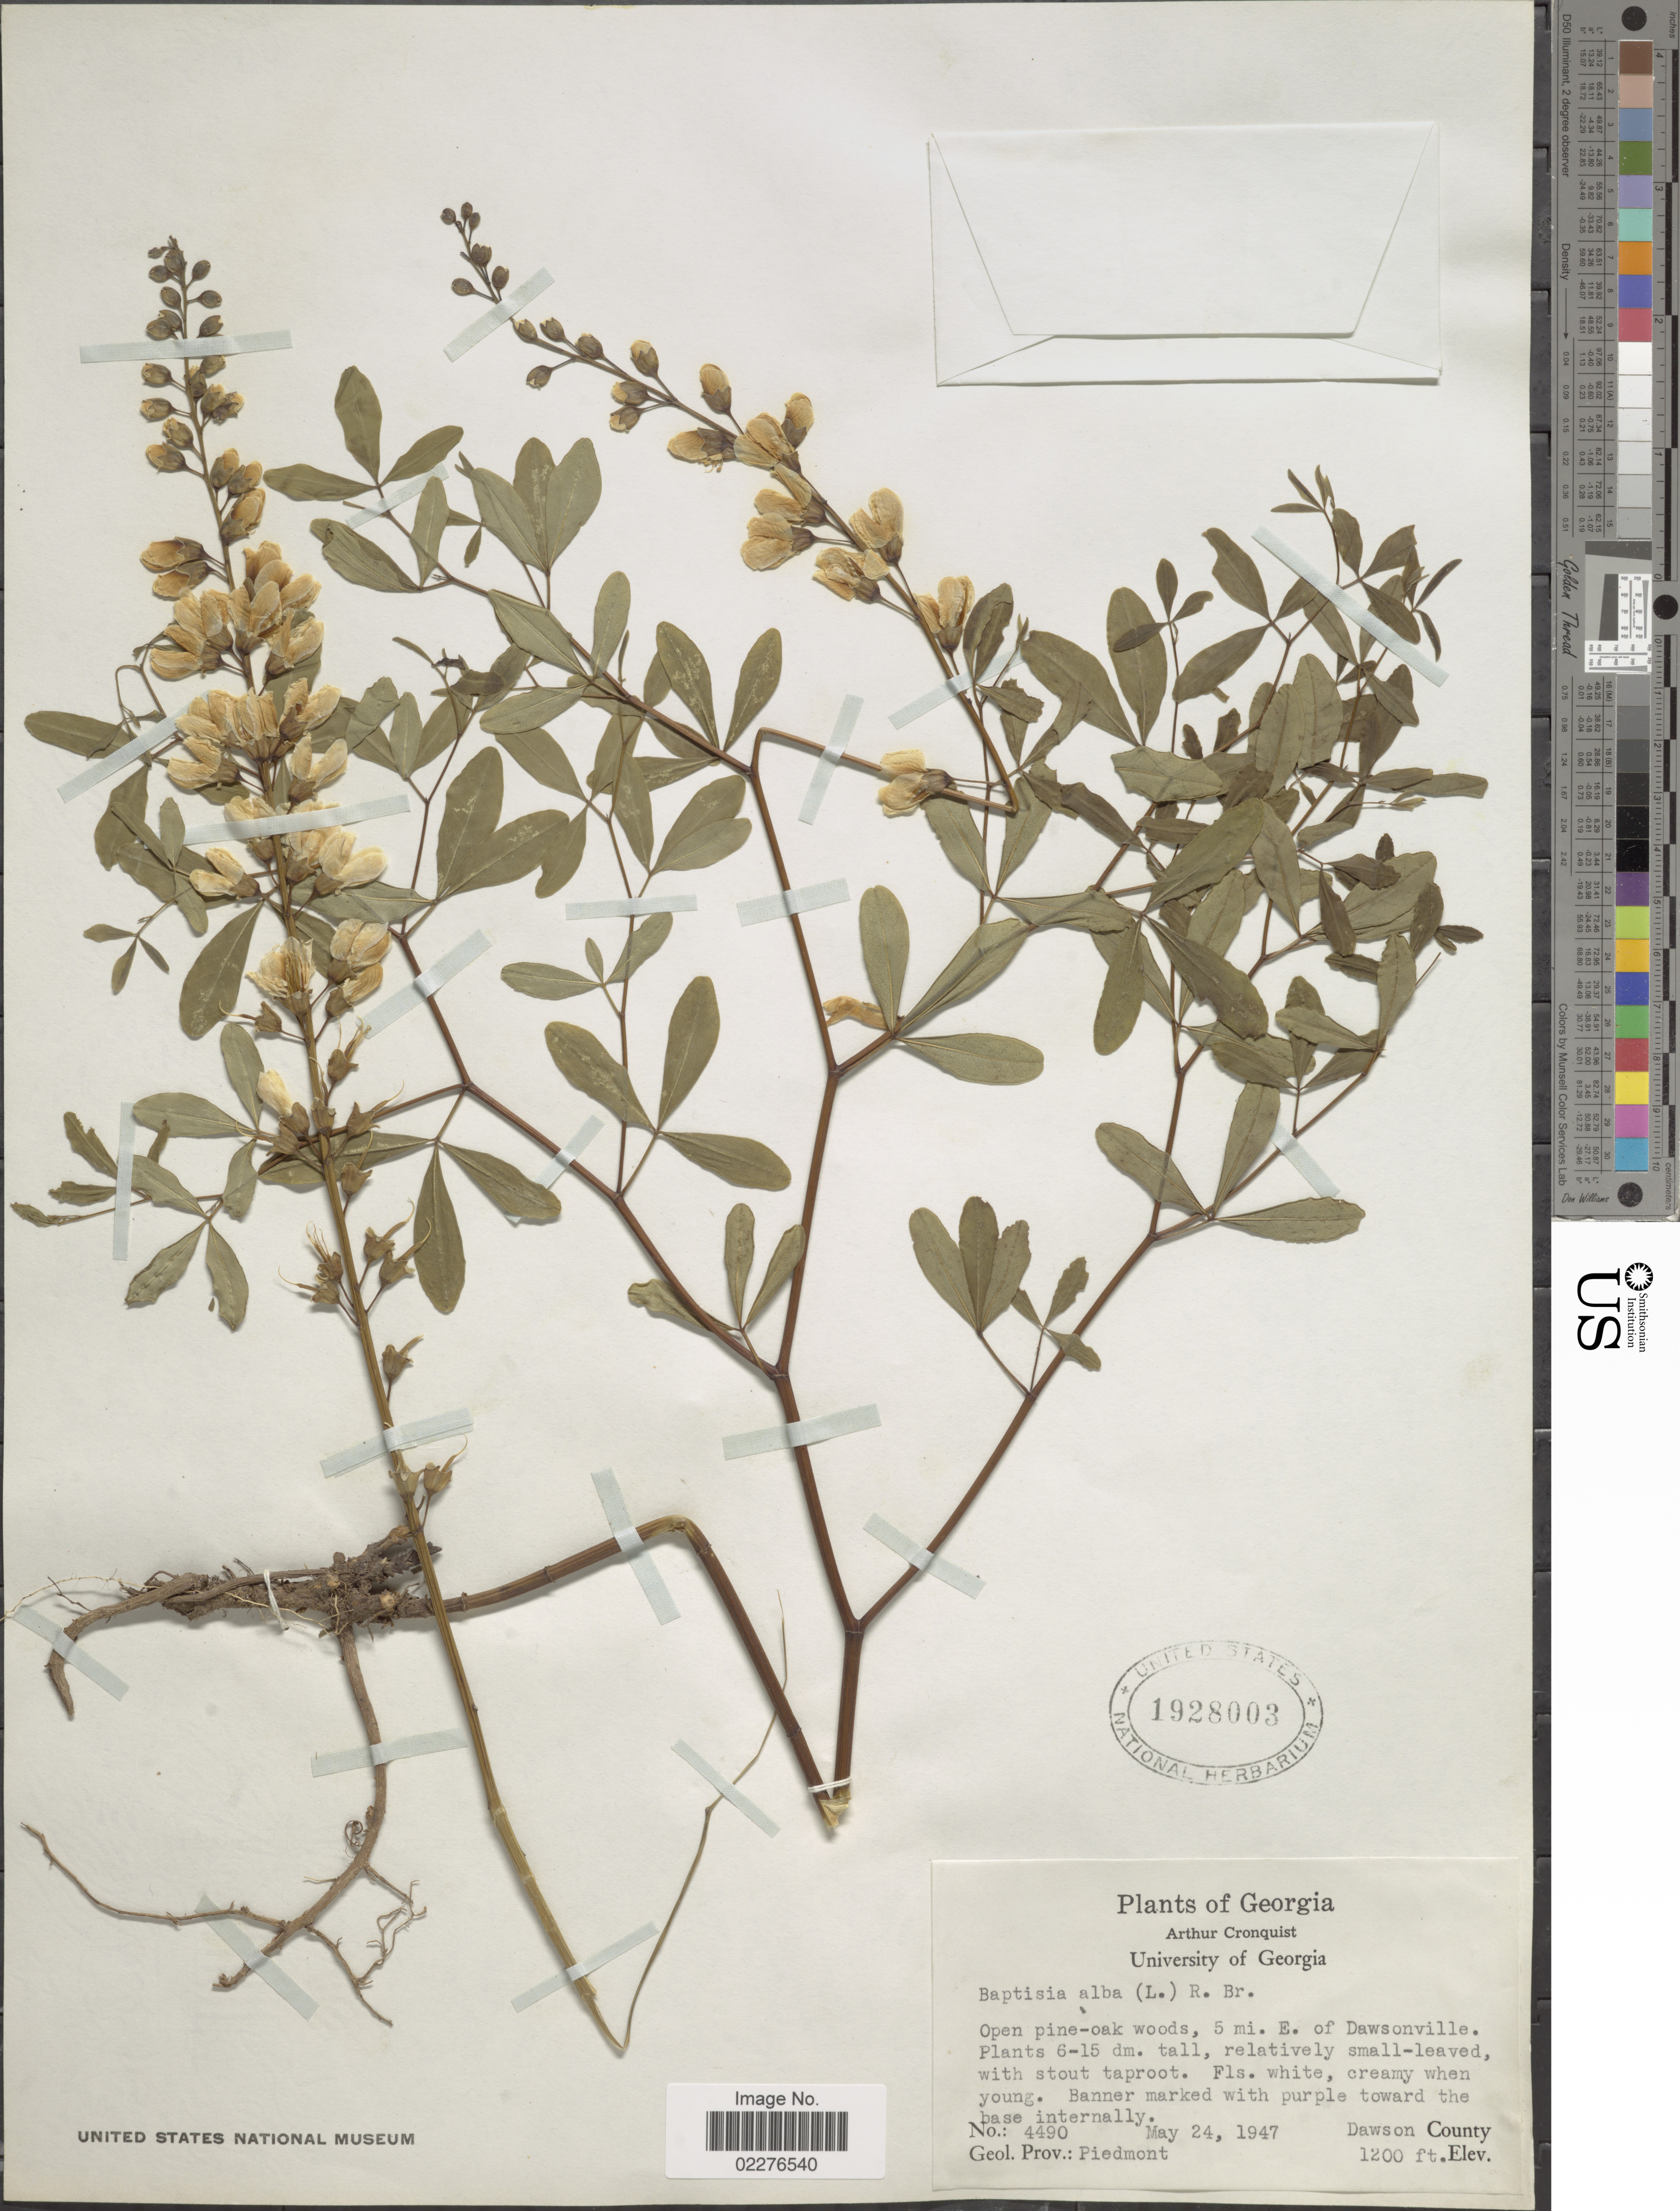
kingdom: Plantae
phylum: Tracheophyta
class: Magnoliopsida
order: Fabales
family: Fabaceae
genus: Baptisia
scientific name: Baptisia alba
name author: (L.) Vent.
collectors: A. J. Cronquist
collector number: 4490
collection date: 1947-05-24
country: United States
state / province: Georgia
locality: Open pine-oak woods, 5 mi E of Dawsonville, Dawson County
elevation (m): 366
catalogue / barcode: US 1928003